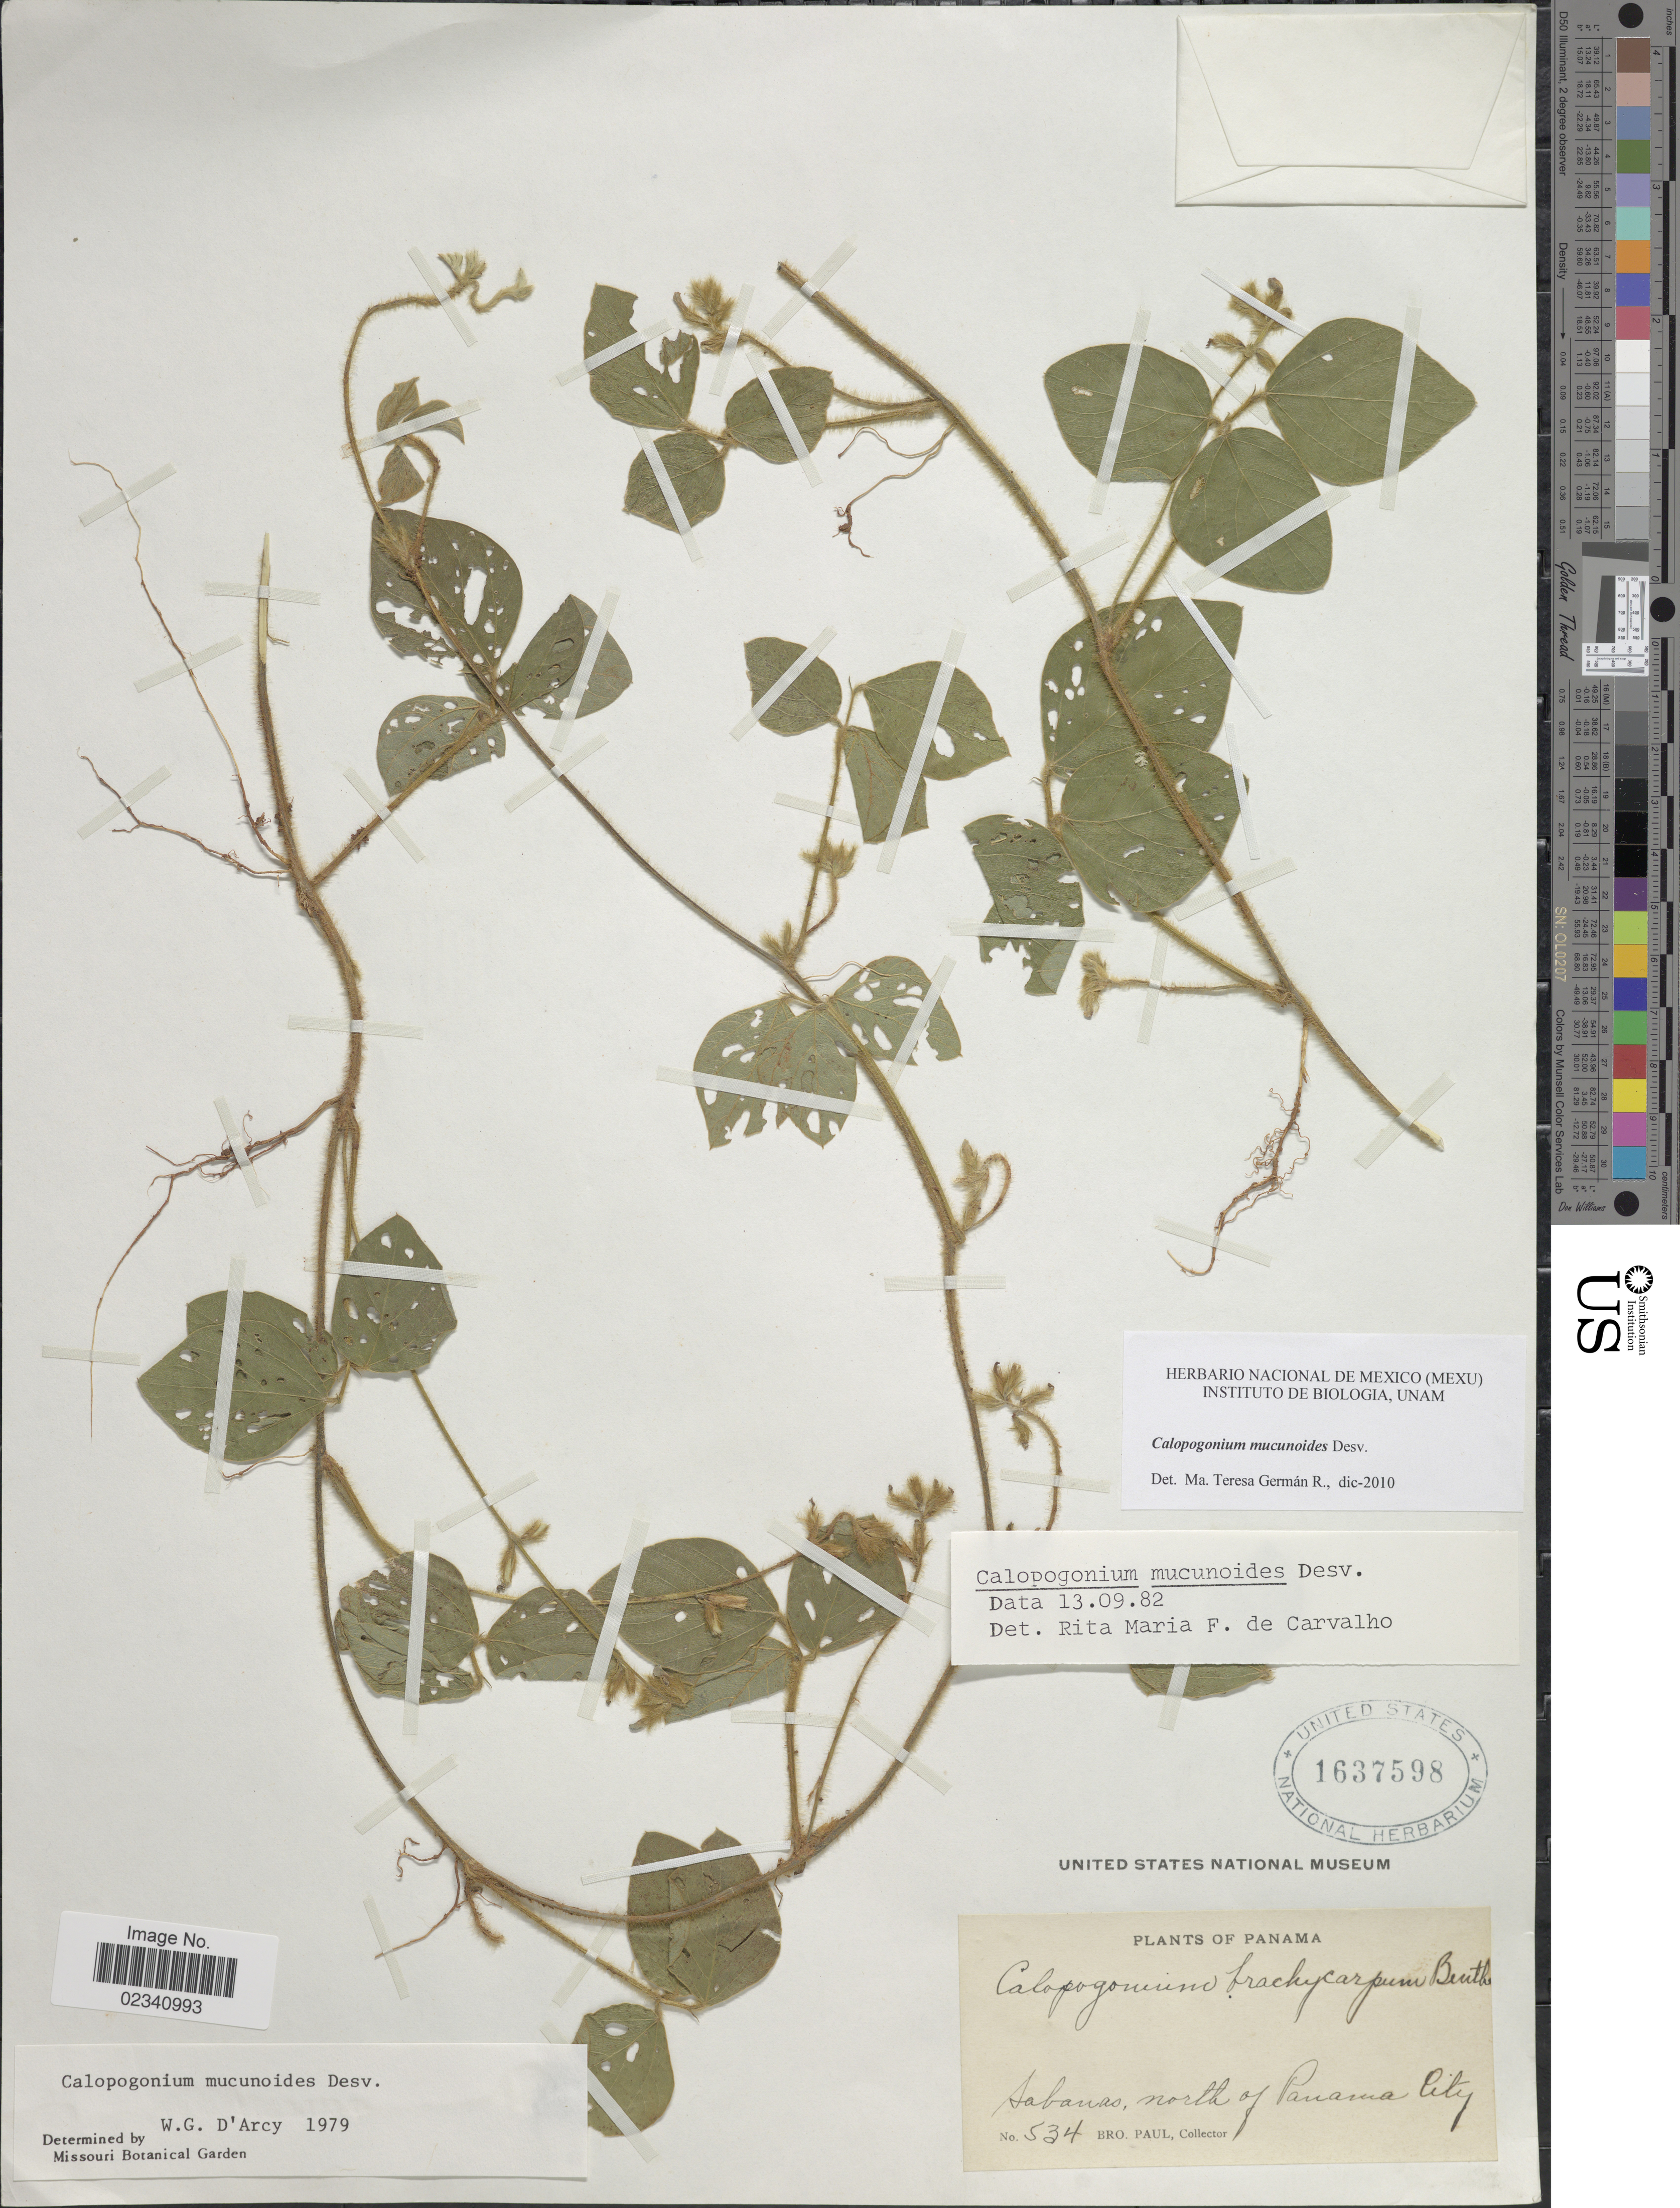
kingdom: Plantae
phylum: Tracheophyta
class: Magnoliopsida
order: Fabales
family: Fabaceae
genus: Calopogonium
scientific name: Calopogonium mucunoides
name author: Desv.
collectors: B. Paul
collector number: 534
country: Panama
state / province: Panamá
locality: Sabana, north of Panama City.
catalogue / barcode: US 1637598